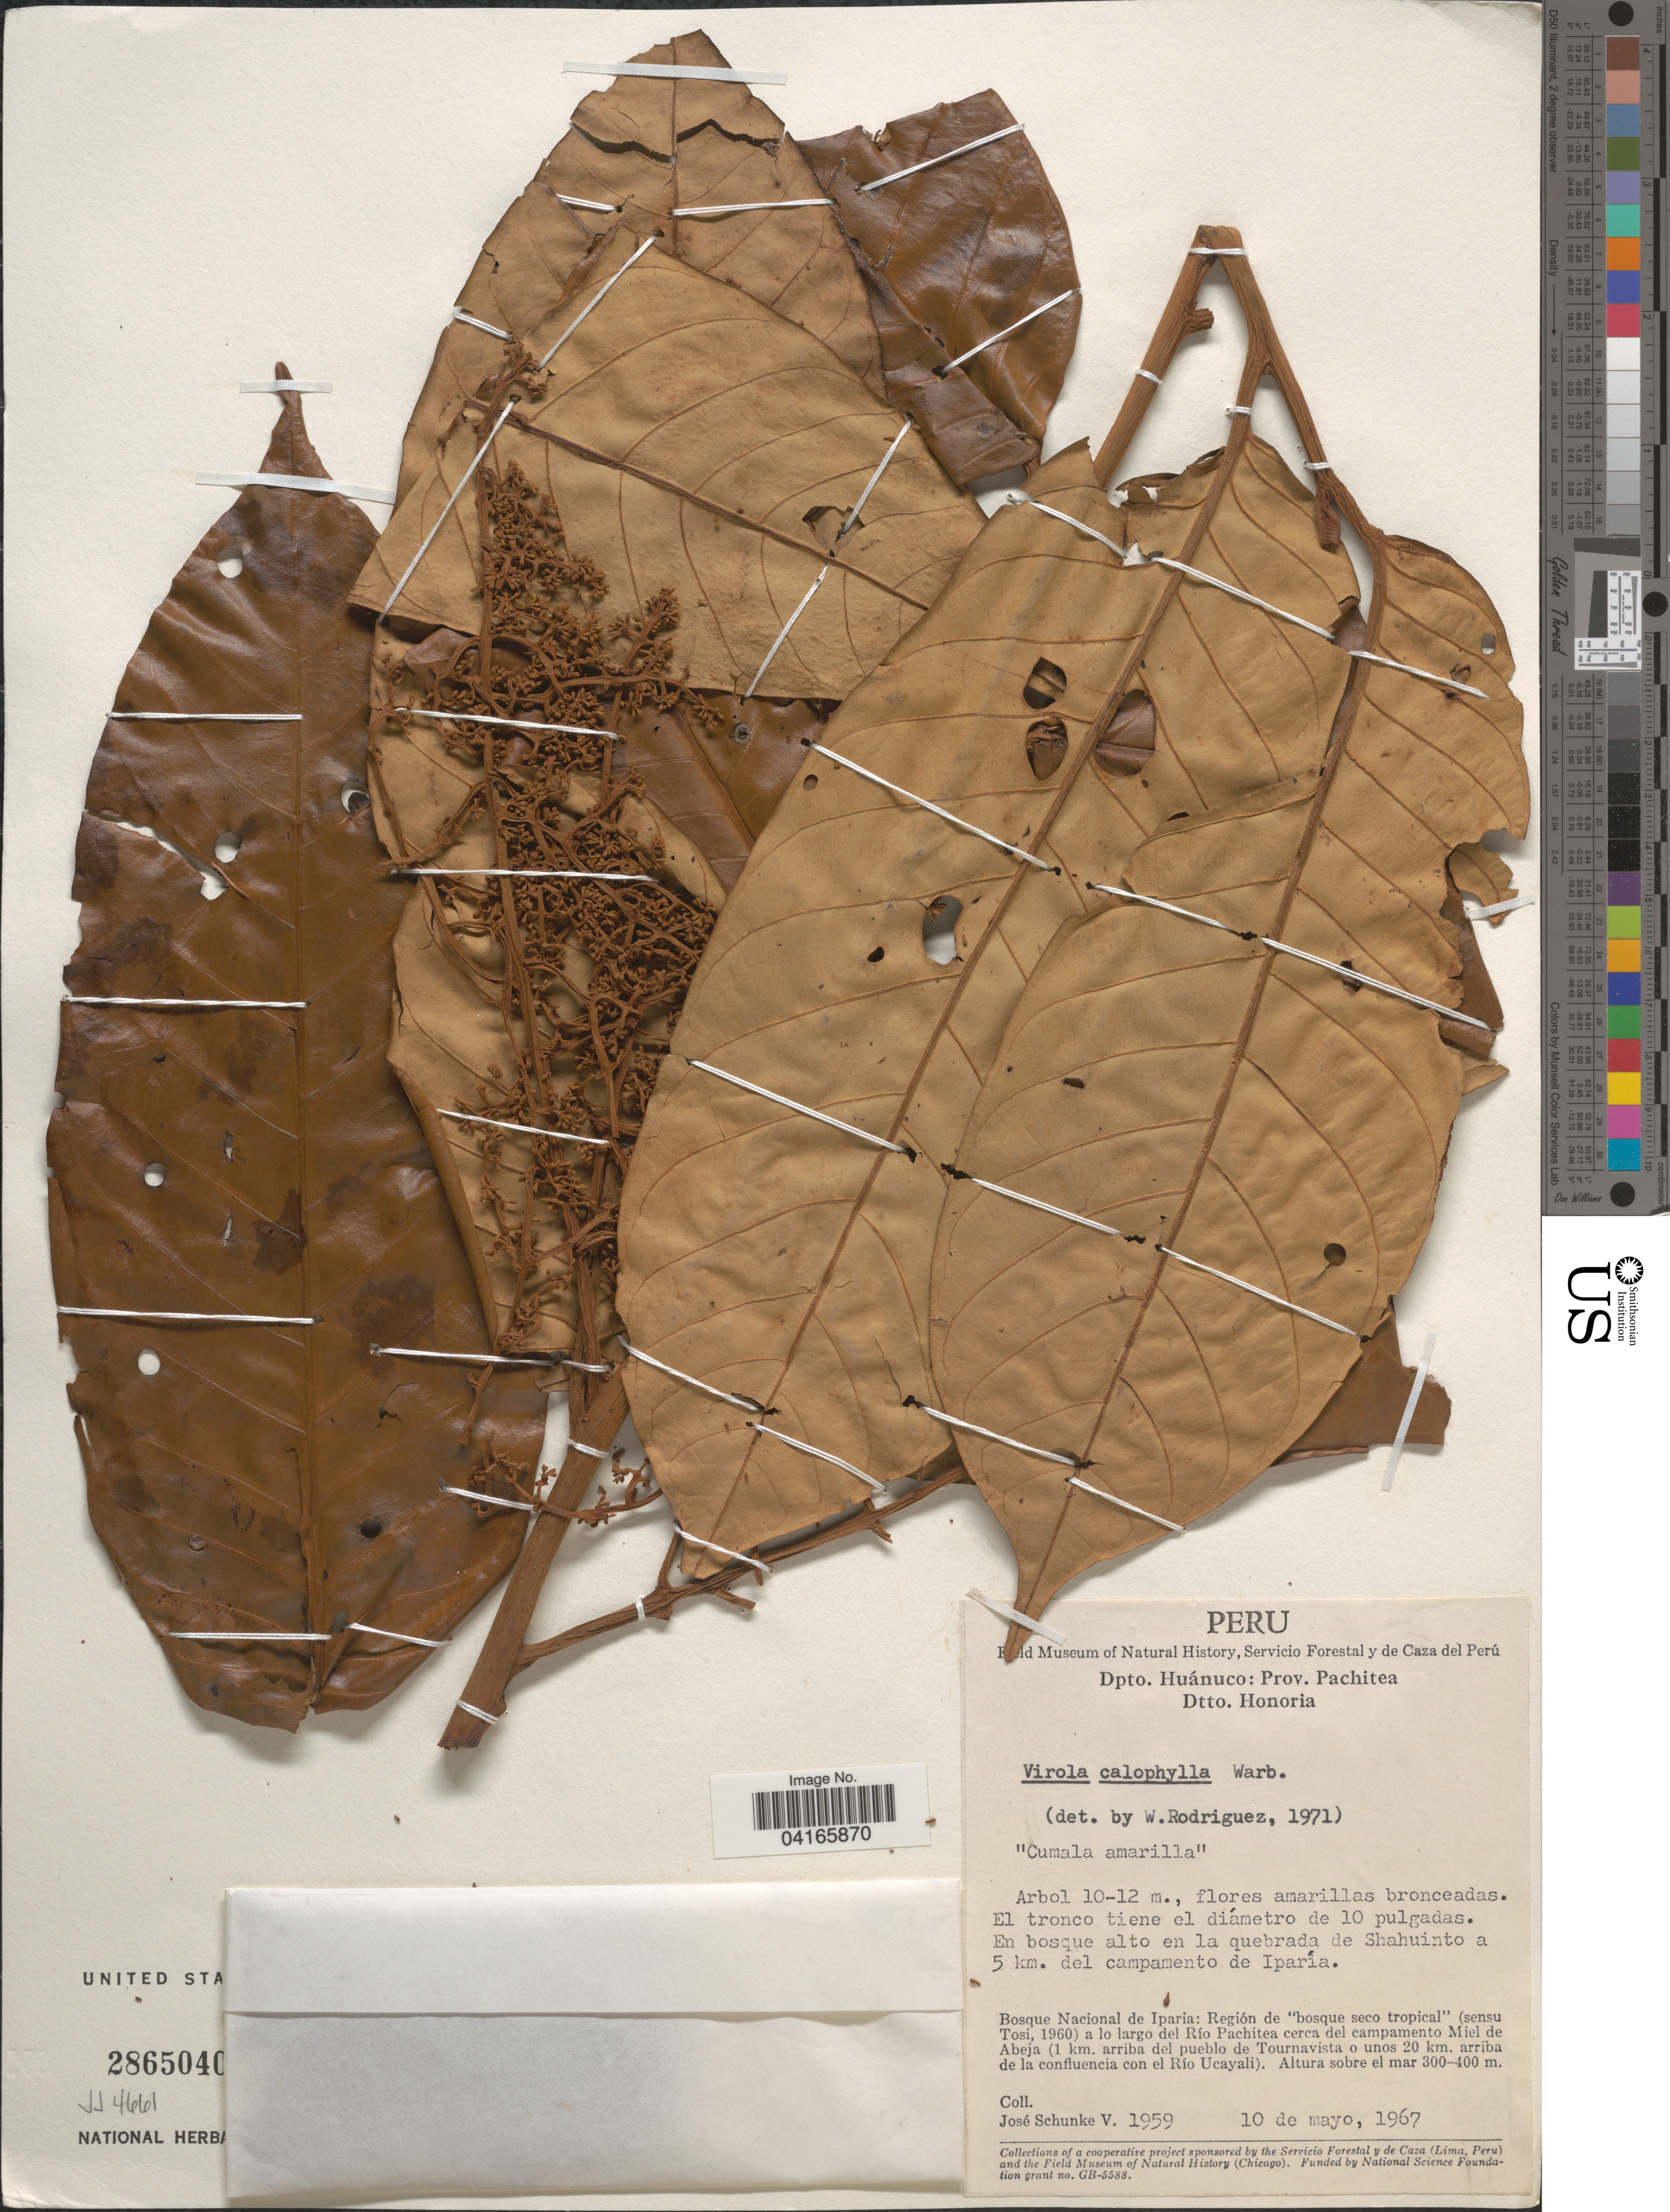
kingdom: Plantae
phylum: Tracheophyta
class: Magnoliopsida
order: Magnoliales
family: Myristicaceae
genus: Virola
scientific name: Virola calophylla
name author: (Spruce) Warb.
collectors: J. Schunke Vigo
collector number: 1959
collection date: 1967-05-10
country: Peru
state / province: Huánuco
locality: Dpto. Huánuco: Prov. Pachitea. Dtto. Honoria. En bosque alto en la quebrada de Shahuinto a 5 km. del campamento de Iparía. Bosque Nacional de Iparia: Región de "bosque seco tropical" (sensu Tosi, 1960) a lo largo del Río Pachitea cerca del campamento Miel de Abeja (1 km. arriba del pueblo de Tournavista o unos 20 km. arriba de la confluencia con el Río Ucayali).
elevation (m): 300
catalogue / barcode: US 2865040